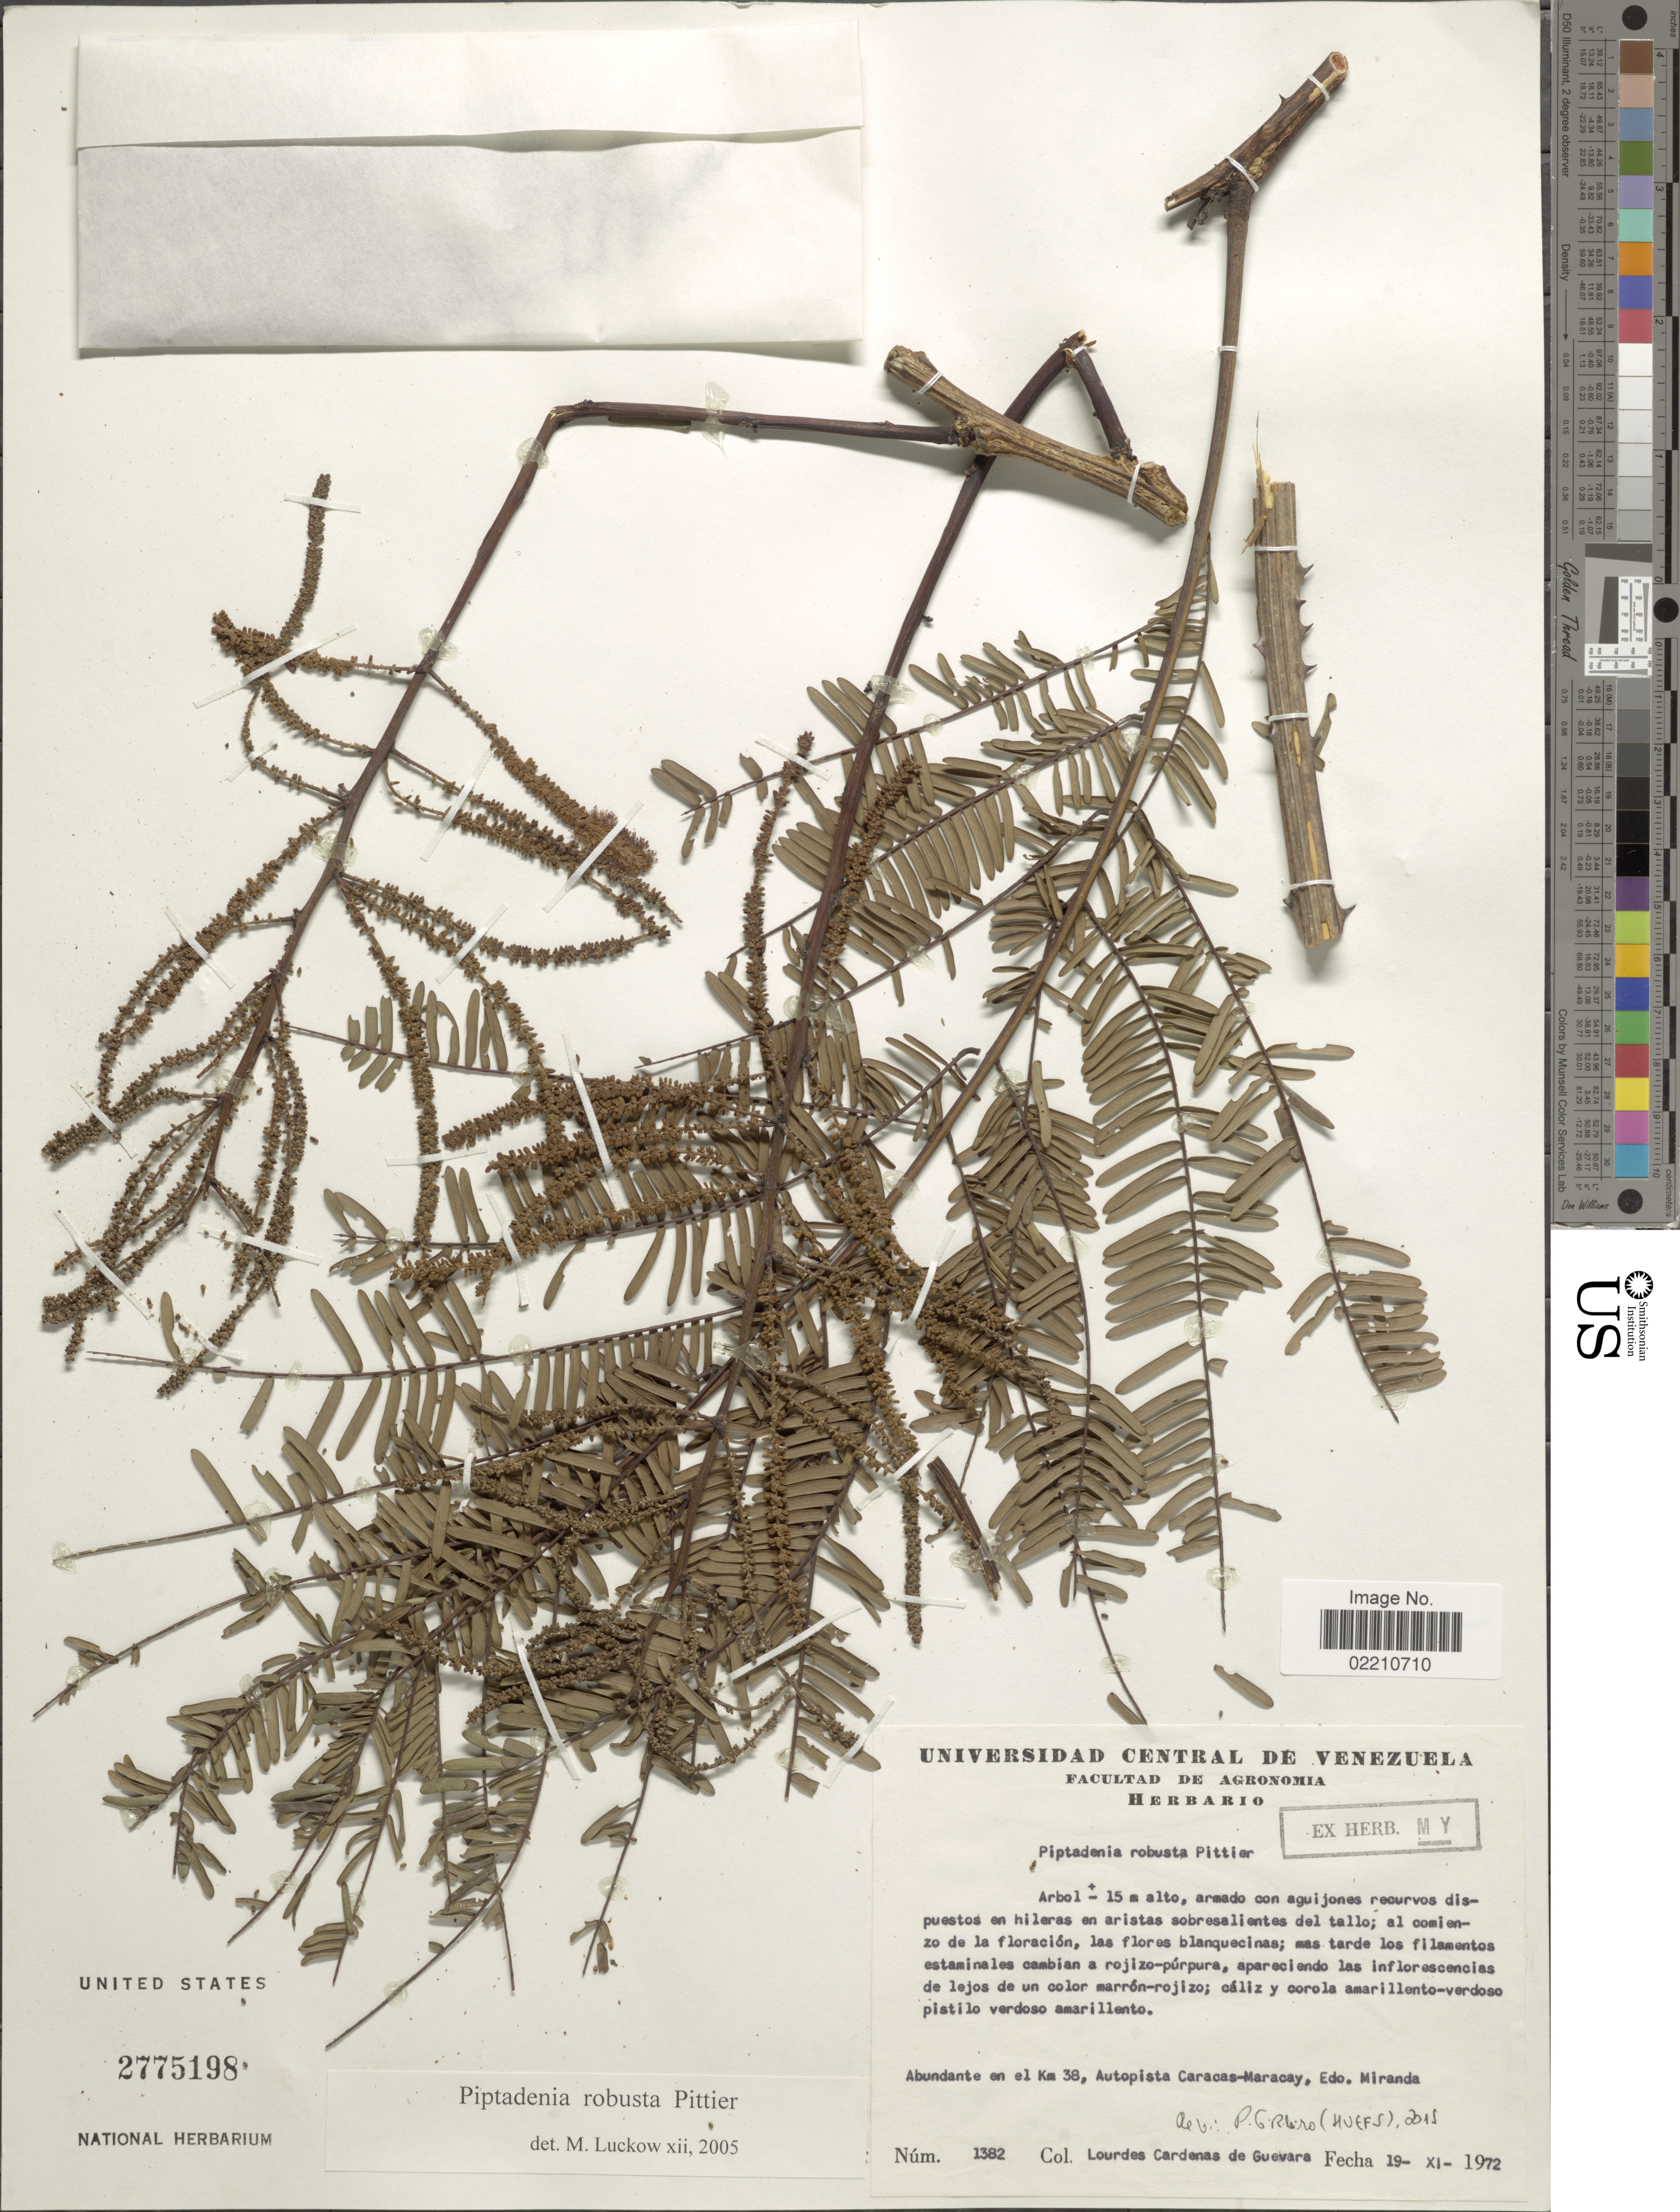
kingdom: Plantae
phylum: Tracheophyta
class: Magnoliopsida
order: Fabales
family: Fabaceae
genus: Piptadenia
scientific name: Piptadenia robusta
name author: Pittier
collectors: L. De Guevara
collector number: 1382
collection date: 1972-11-19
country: Venezuela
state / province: Miranda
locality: Abundante en el Km 38, autopista Caracas-Maracay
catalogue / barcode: US 2775198